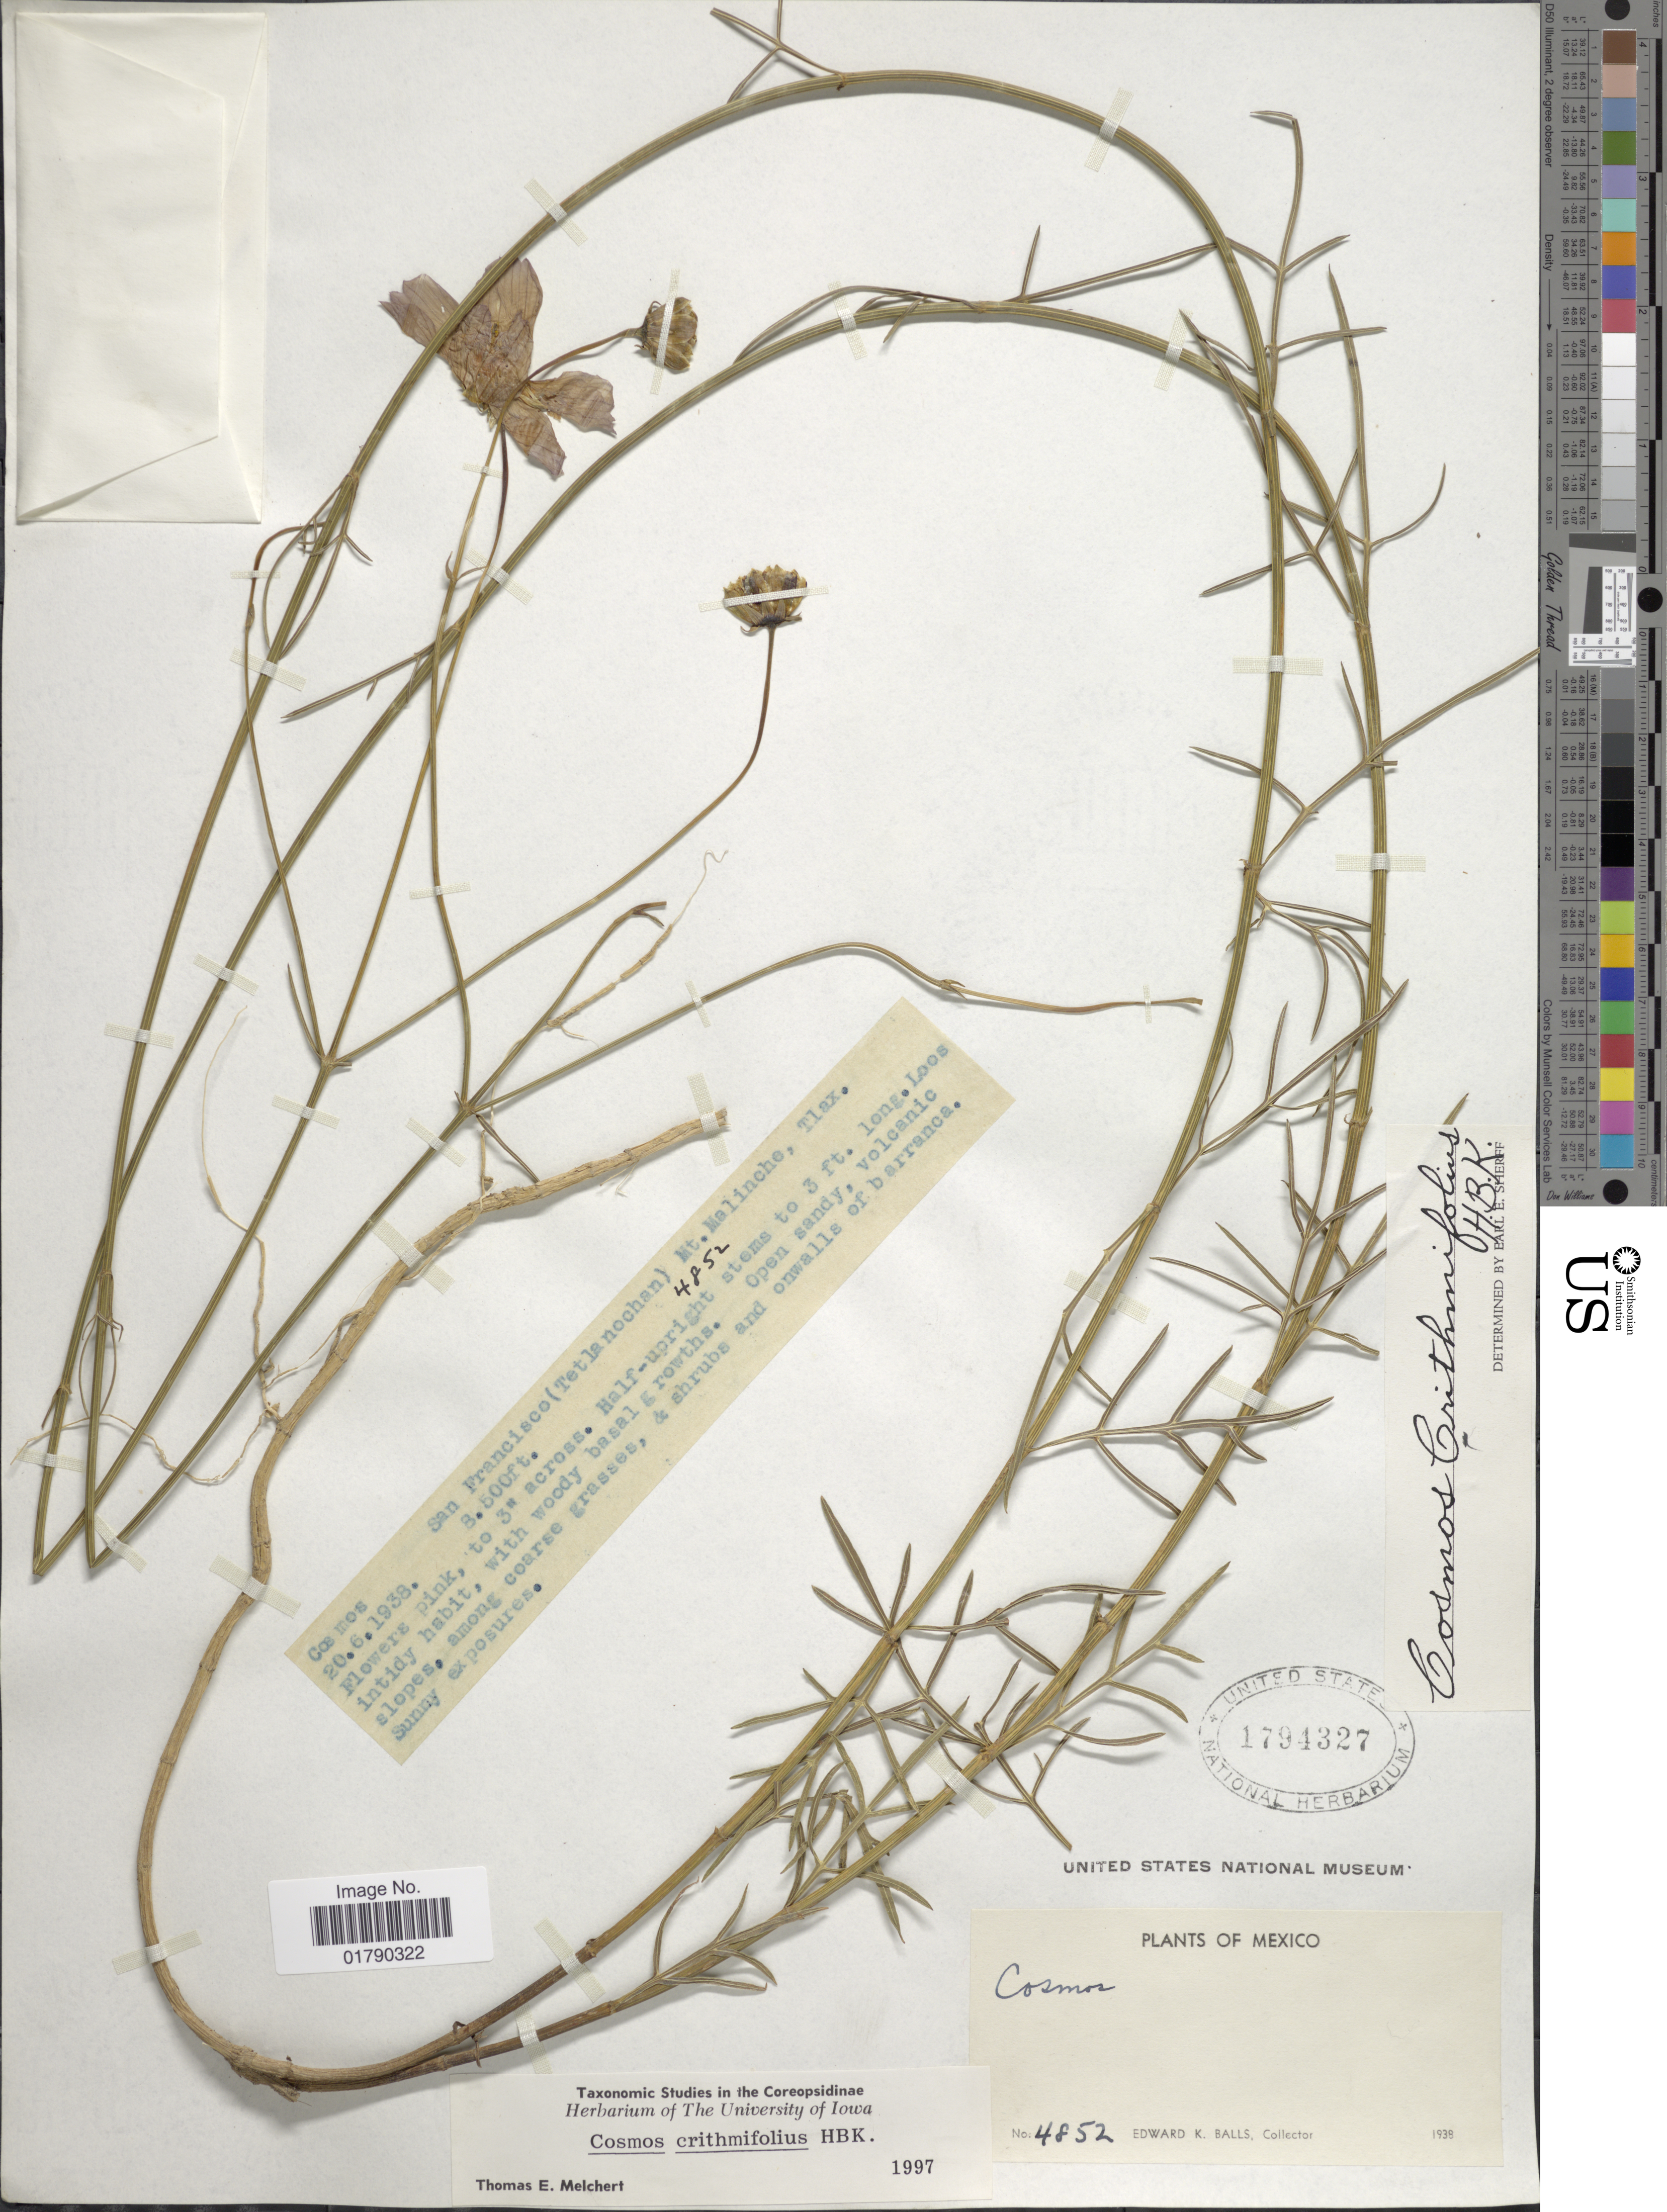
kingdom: Plantae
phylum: Tracheophyta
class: Magnoliopsida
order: Asterales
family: Asteraceae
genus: Cosmos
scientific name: Cosmos crithmifolius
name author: Kunth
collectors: E. K. Balls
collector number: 4852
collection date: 1938-06-20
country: Mexico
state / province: Tlaxcala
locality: San Francisco (Tetlanochan), Mt. Malincho, Tlax.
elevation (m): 2591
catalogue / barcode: US 1794327